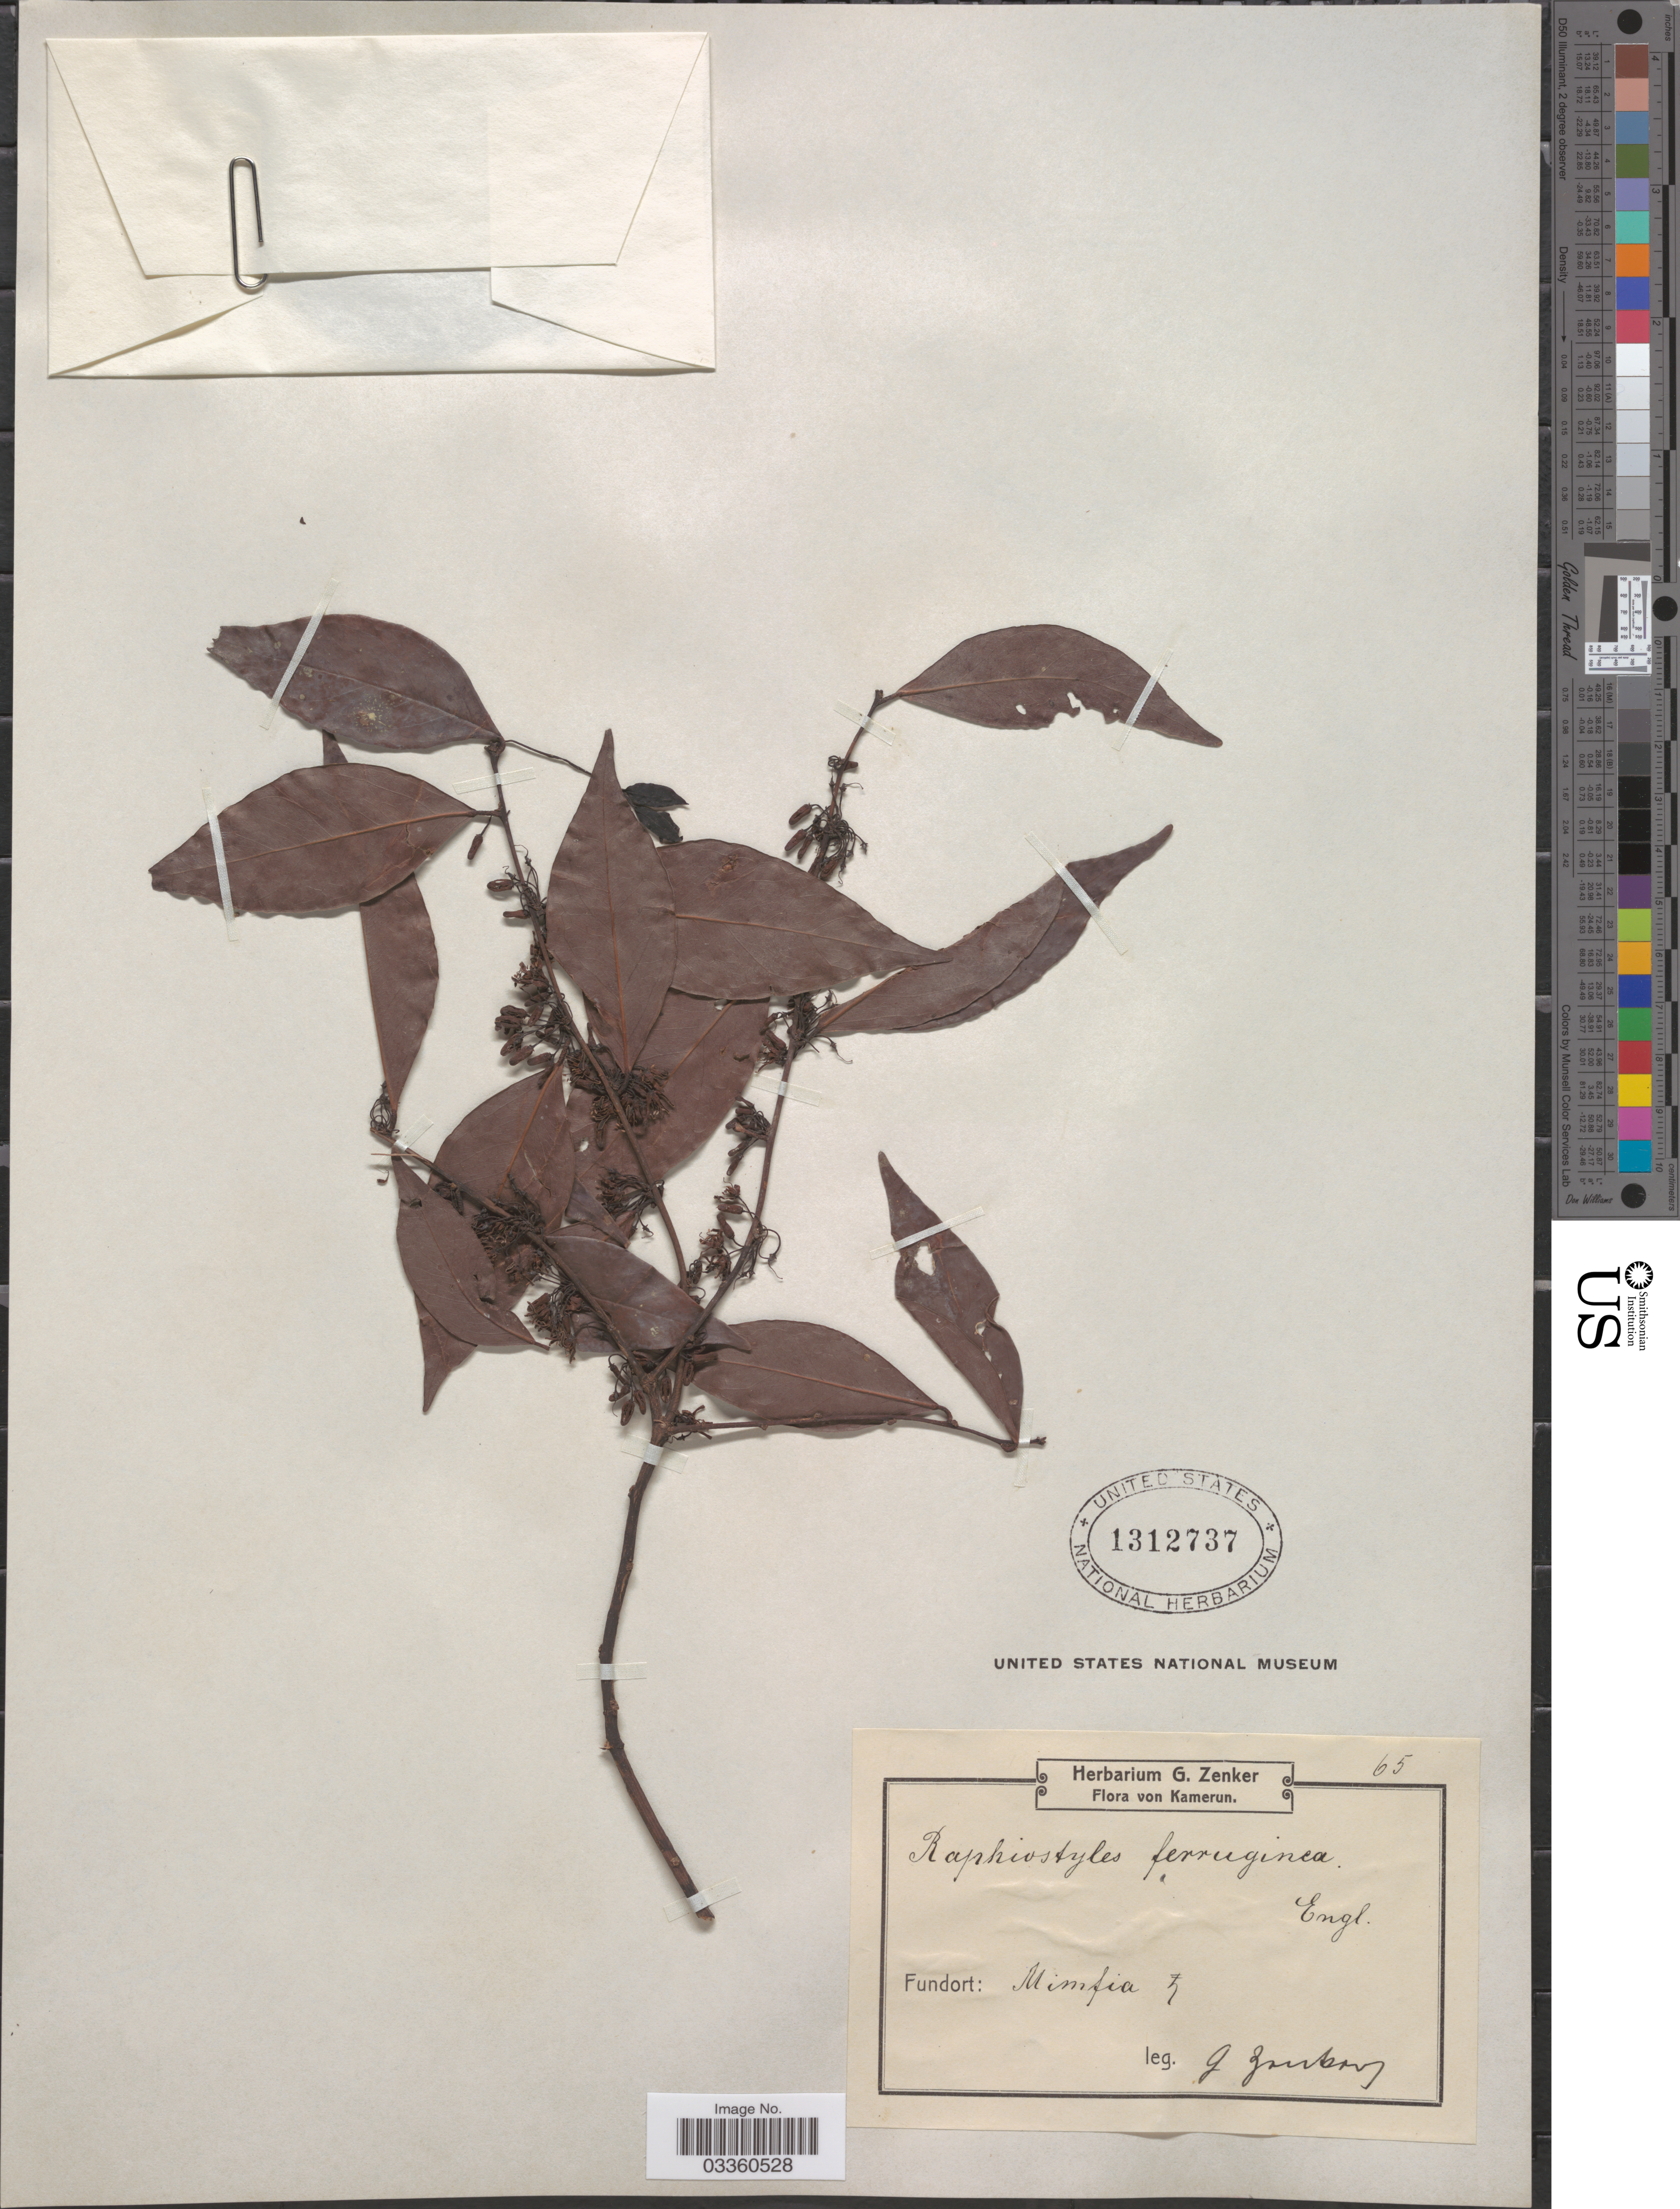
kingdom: Plantae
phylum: Tracheophyta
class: Magnoliopsida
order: Metteniusales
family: Metteniusaceae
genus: Rhaphiostylis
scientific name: Rhaphiostylis ferruginea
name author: Engl.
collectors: G. A. Zenker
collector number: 65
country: Cameroon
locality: Kamerun. Mimfia.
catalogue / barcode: US 1312737